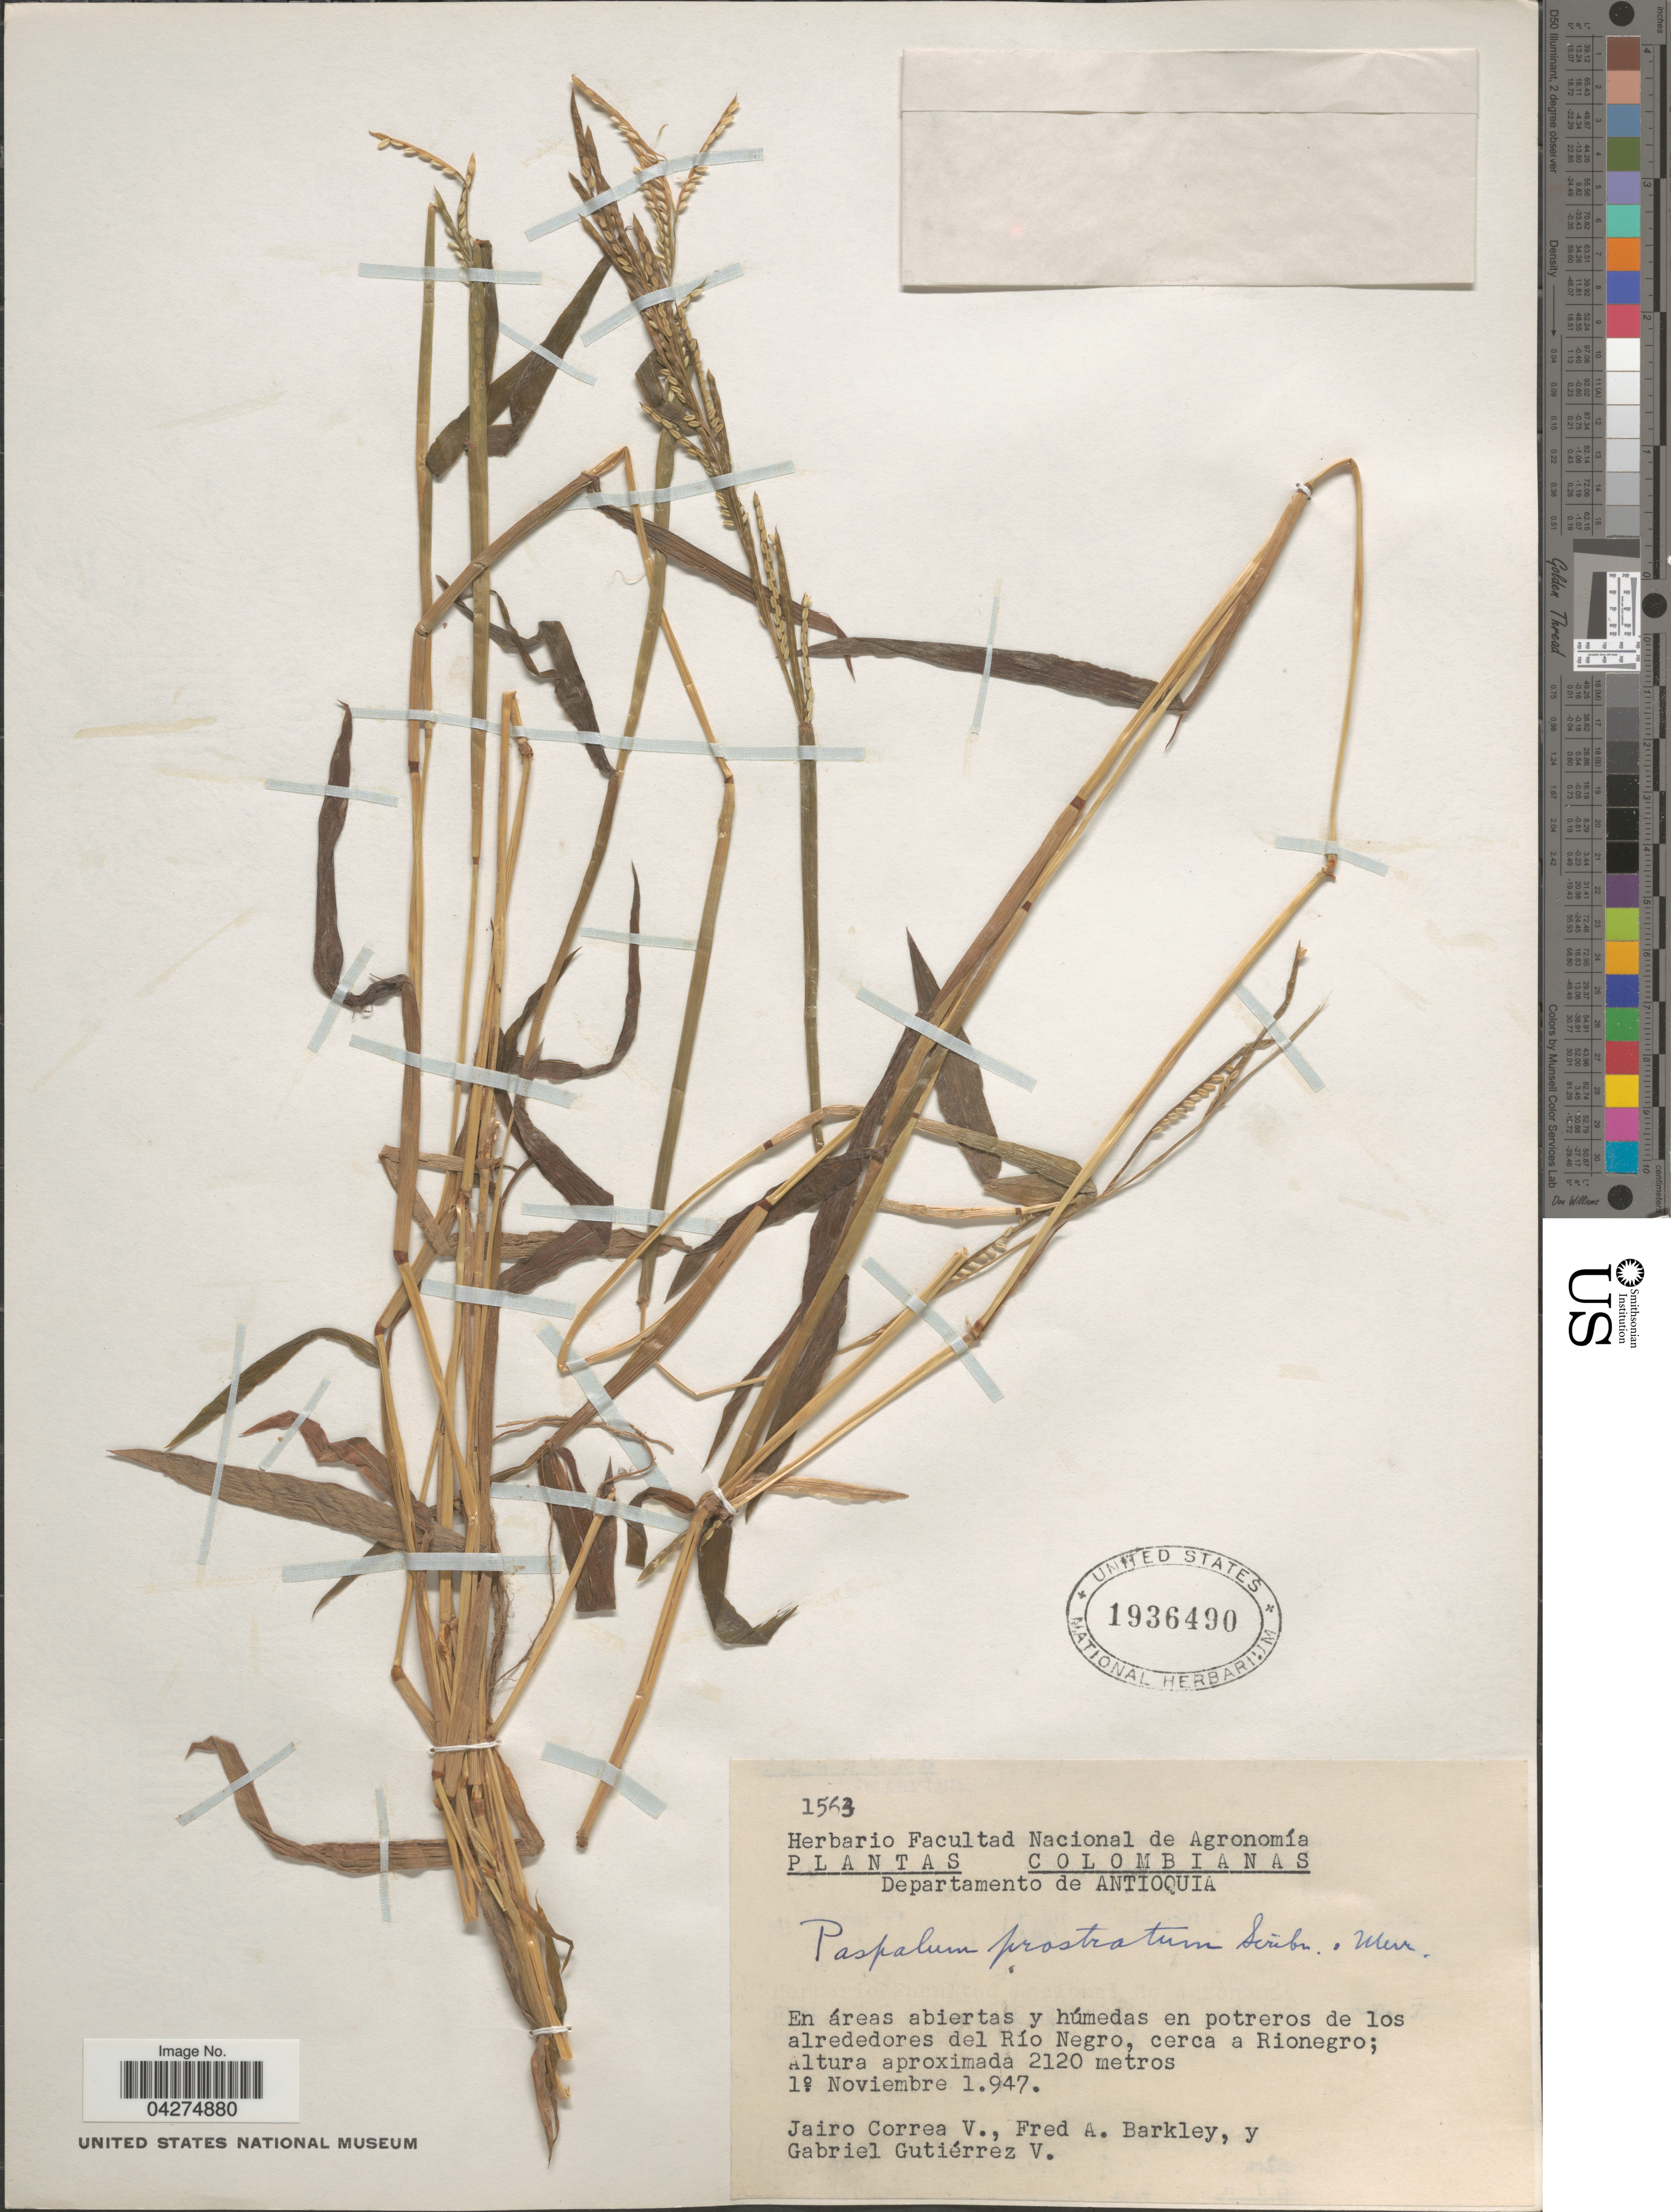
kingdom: Plantae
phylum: Tracheophyta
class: Liliopsida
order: Poales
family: Poaceae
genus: Paspalum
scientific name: Paspalum prostratum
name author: Scribn. & Merr.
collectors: J. Correa, F. A. Barkley & G. Gutiérrez V.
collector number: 1563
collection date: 1947-11-01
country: Colombia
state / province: Antioquia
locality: Departamento de Antioquia. En áreas abiertas y húmedas en potreros de los alrededores del Río Negro, cerca a Rionegro.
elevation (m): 2120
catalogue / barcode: US 1936490